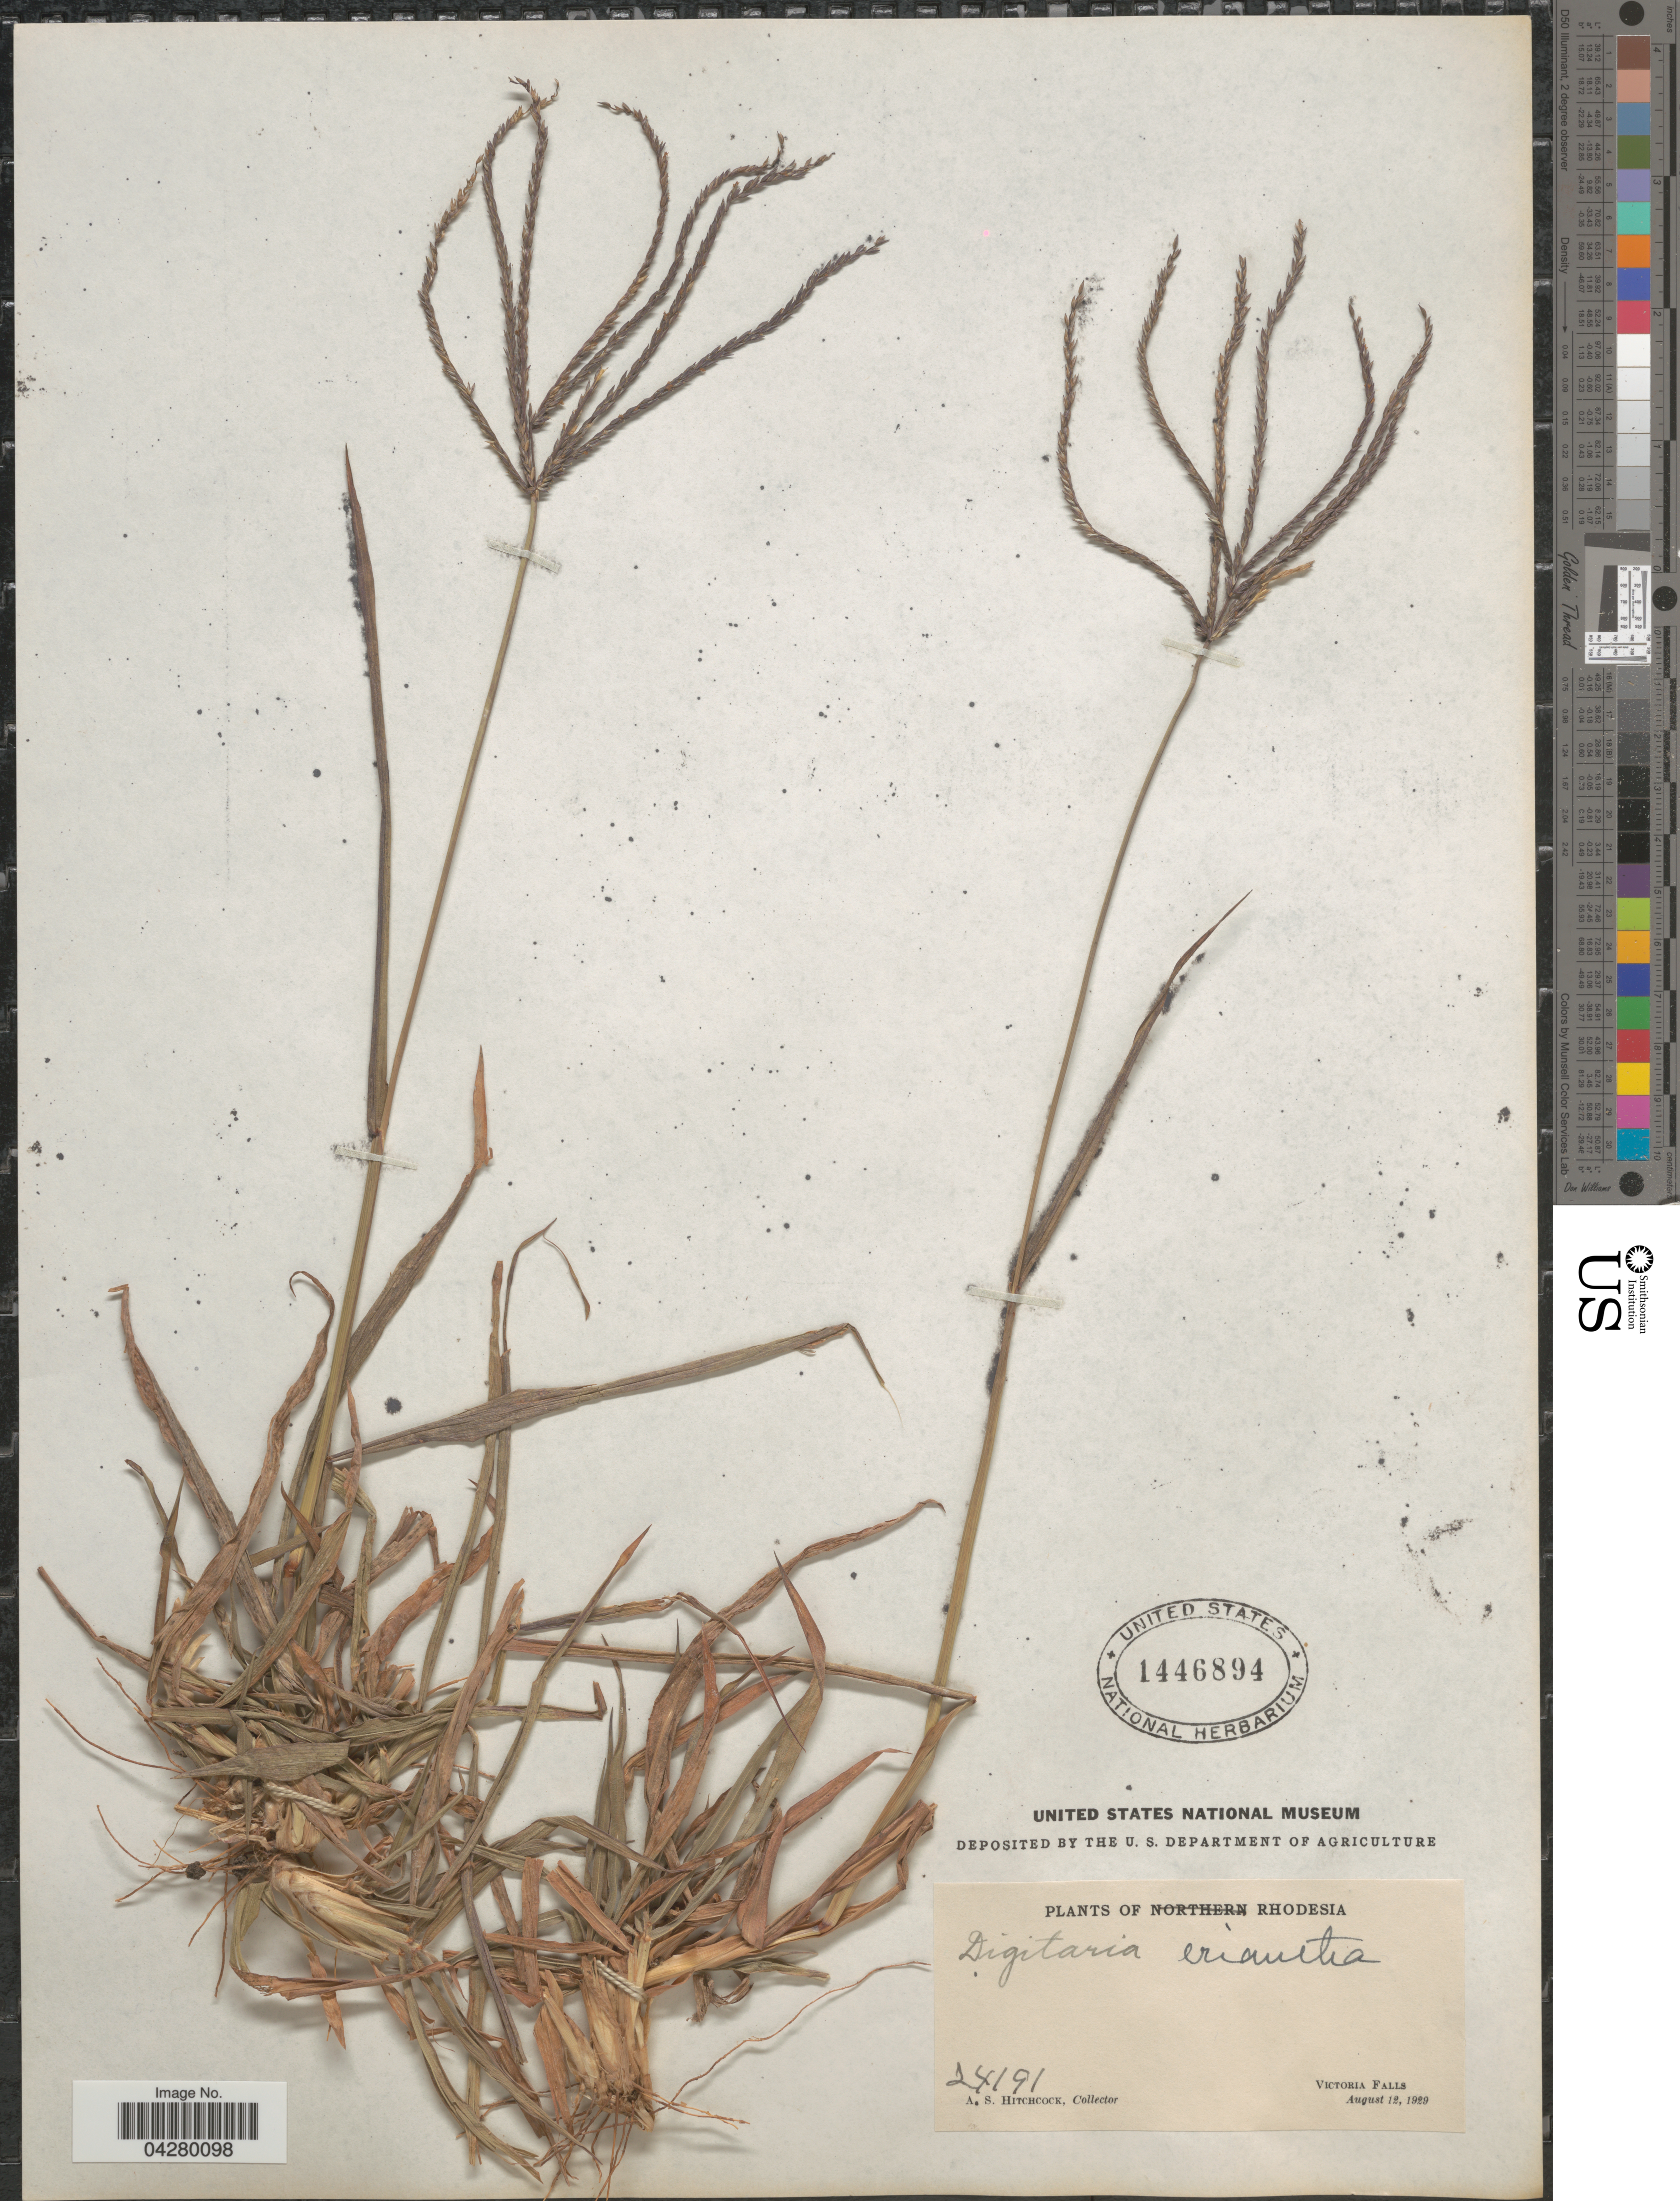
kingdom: Plantae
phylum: Tracheophyta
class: Liliopsida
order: Poales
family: Poaceae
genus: Digitaria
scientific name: Digitaria eriantha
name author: Steud.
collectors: A. S. Hitchcock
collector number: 24191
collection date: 1929-08-12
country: Zimbabwe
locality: Rhodesia. Victoria Falls.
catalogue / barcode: US 1446894